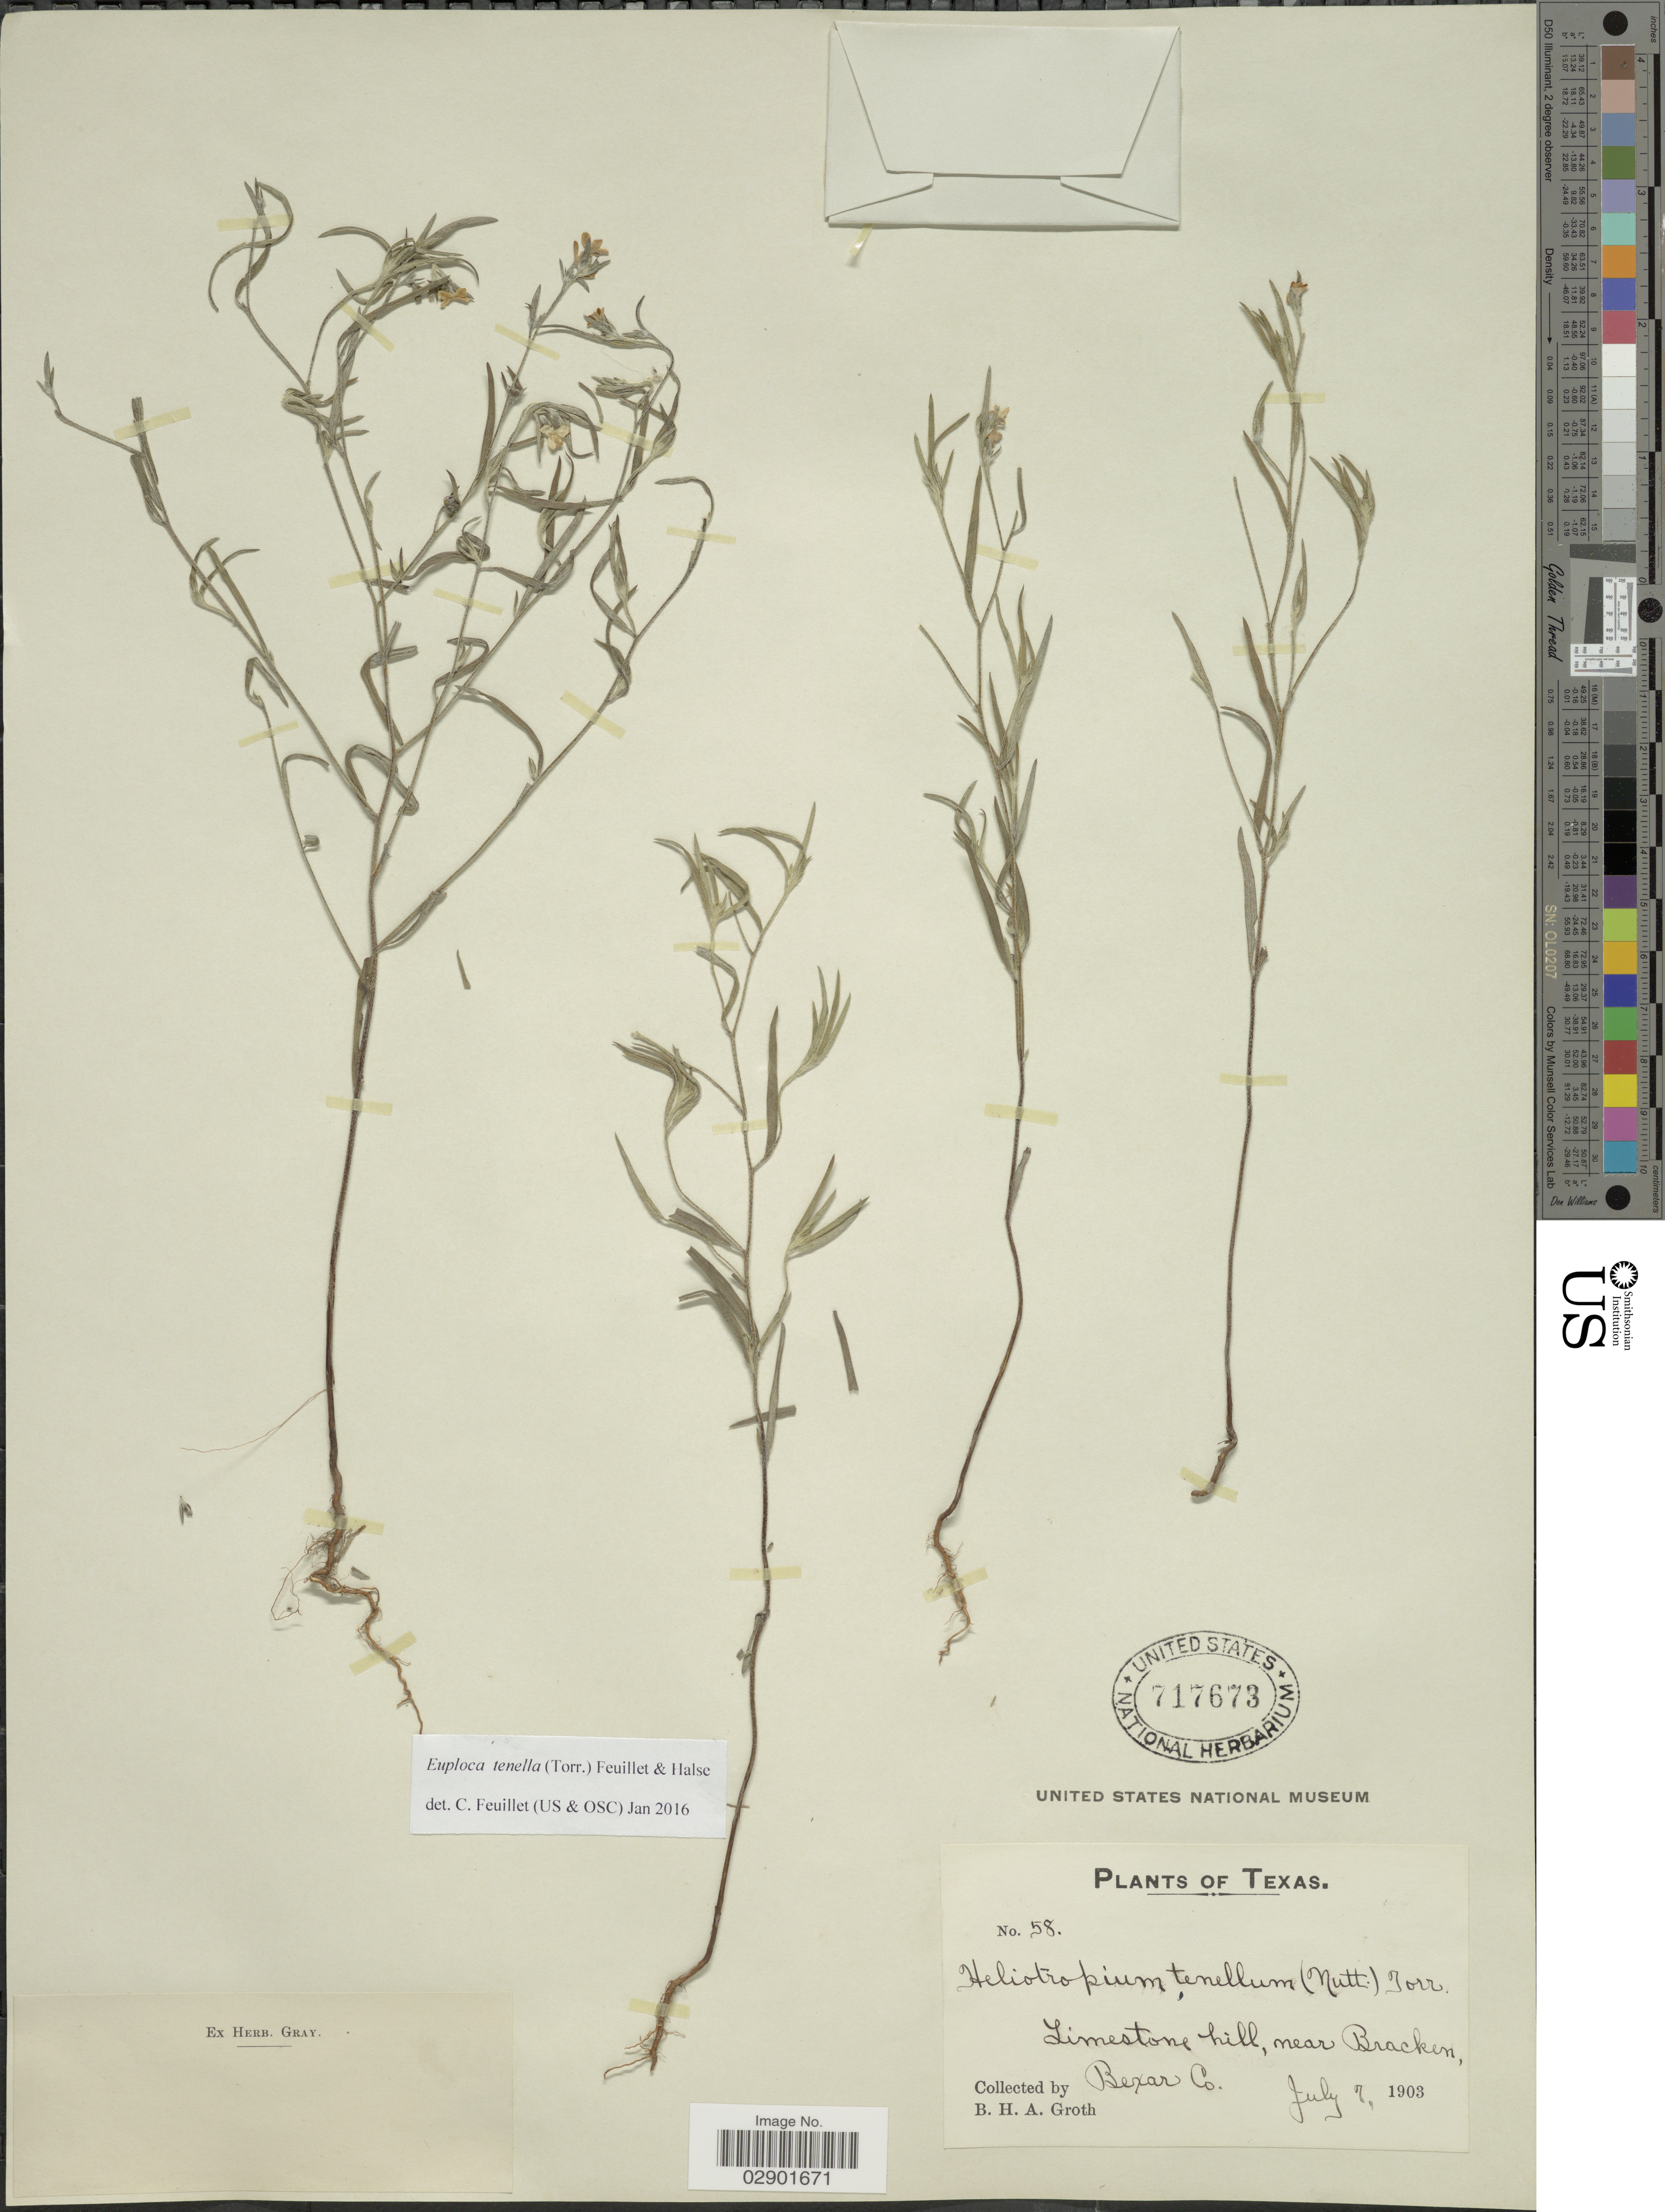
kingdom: Plantae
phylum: Tracheophyta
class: Magnoliopsida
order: Boraginales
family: Heliotropiaceae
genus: Euploca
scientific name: Euploca tenella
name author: (Torr.) Feuillet & Halse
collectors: B. Groth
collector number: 58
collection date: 1903-07-07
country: United States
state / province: Texas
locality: Limestone hill, near Bracken. Bexar Co.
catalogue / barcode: US 717673